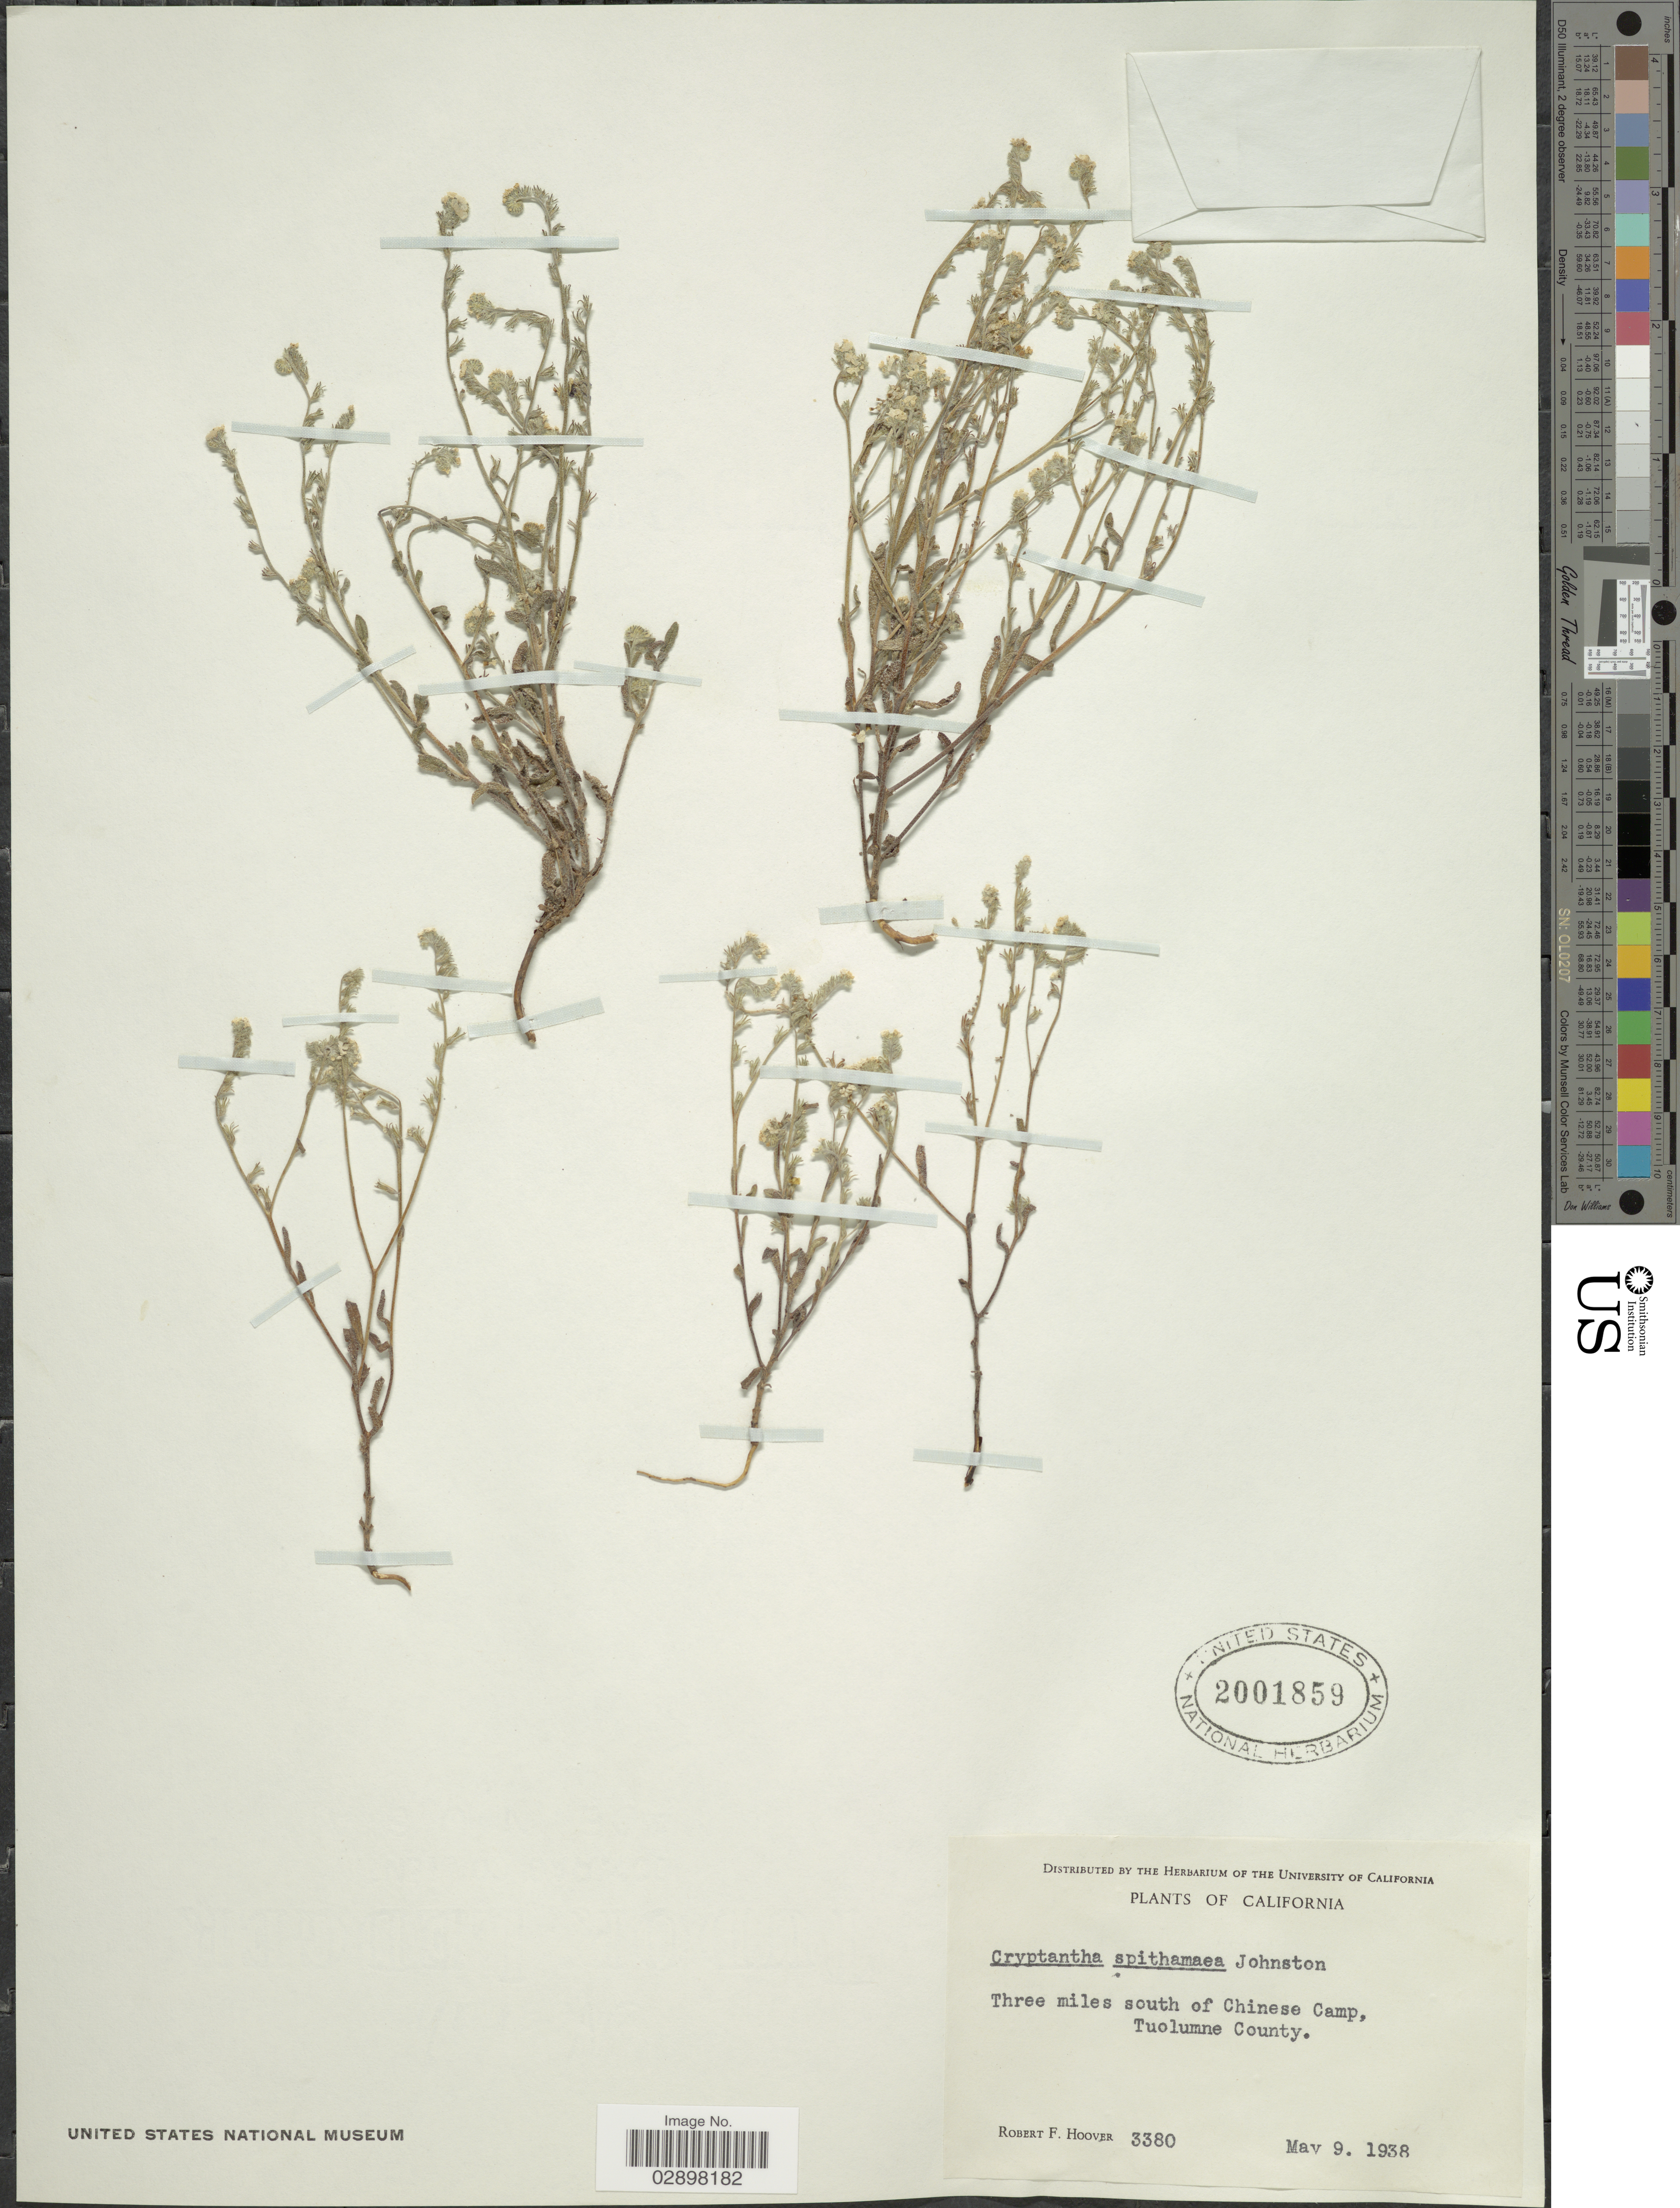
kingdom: Plantae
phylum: Tracheophyta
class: Magnoliopsida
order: Boraginales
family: Boraginaceae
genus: Cryptantha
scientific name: Cryptantha spithamaea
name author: I.M. Johnst.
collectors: R. F. Hoover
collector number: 3380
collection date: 1938-05-09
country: United States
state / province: California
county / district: Tuolumne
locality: Three miles southwest of Chinese Camp, Tuolumne County.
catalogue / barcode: US 2001859